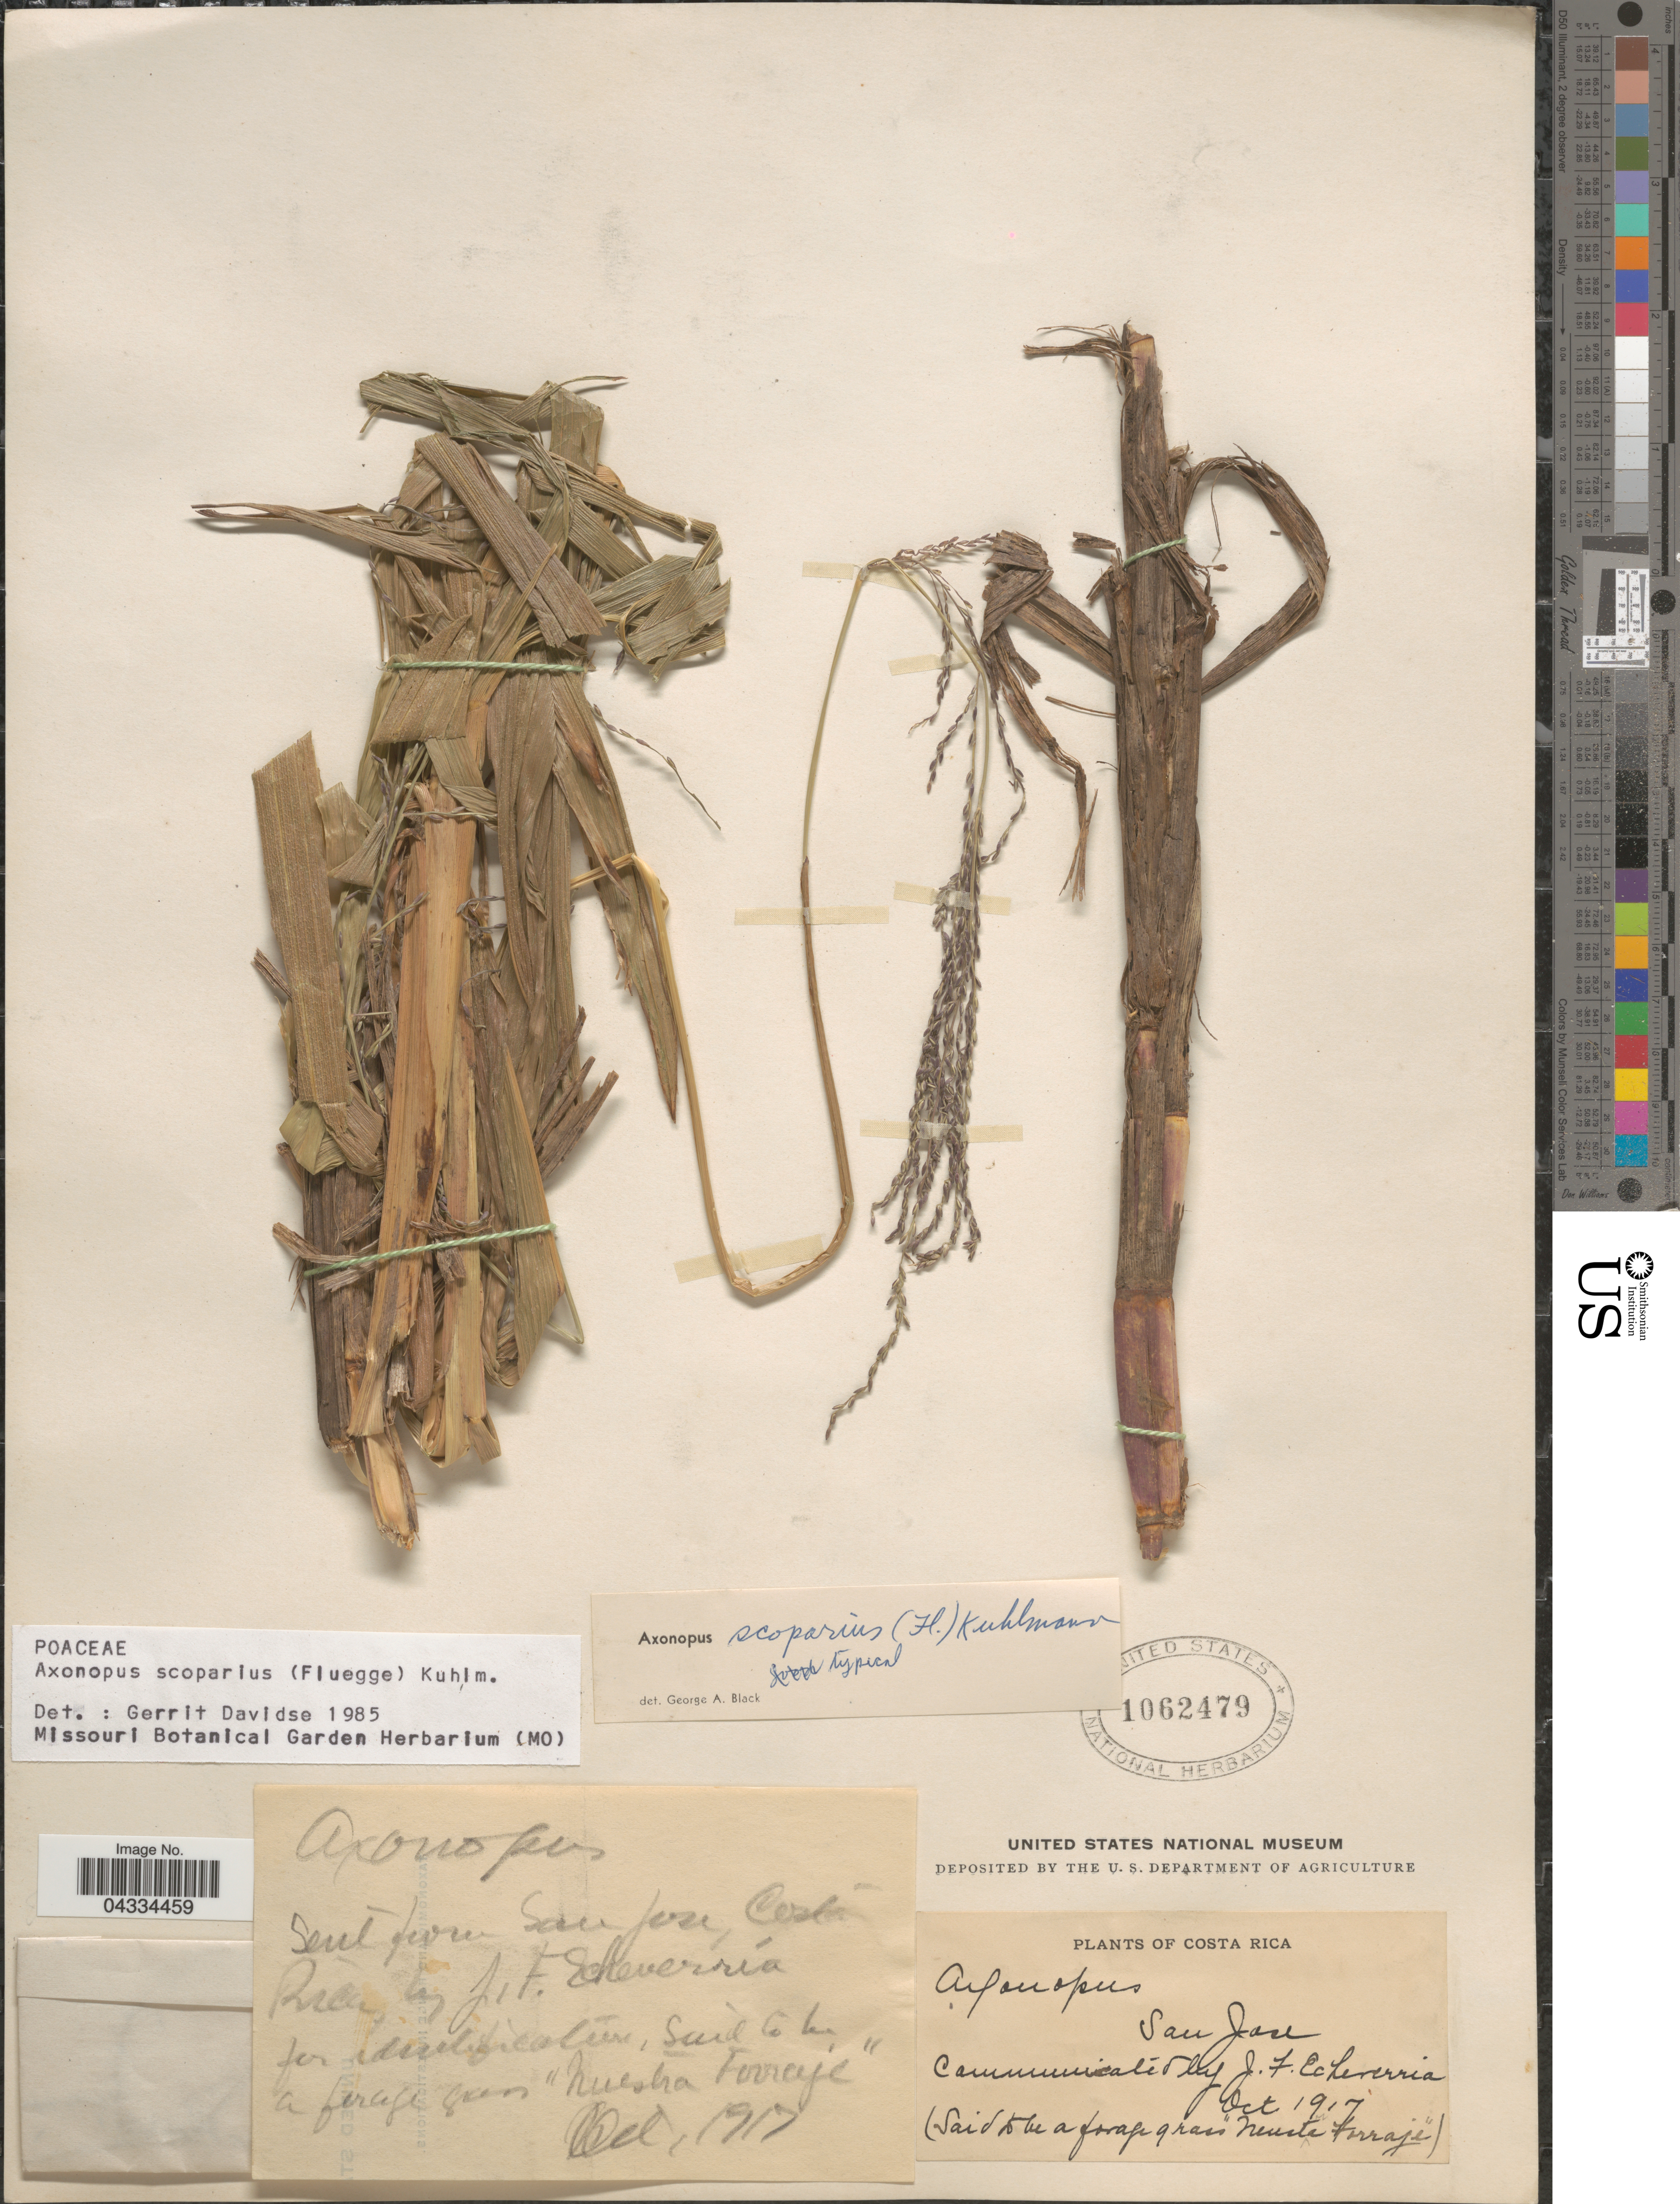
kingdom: Plantae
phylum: Tracheophyta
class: Liliopsida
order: Poales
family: Poaceae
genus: Axonopus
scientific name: Axonopus scoparius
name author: (Flüggé) Kuhlm.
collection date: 1917-10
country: Costa Rica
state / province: San José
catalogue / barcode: US 1062479